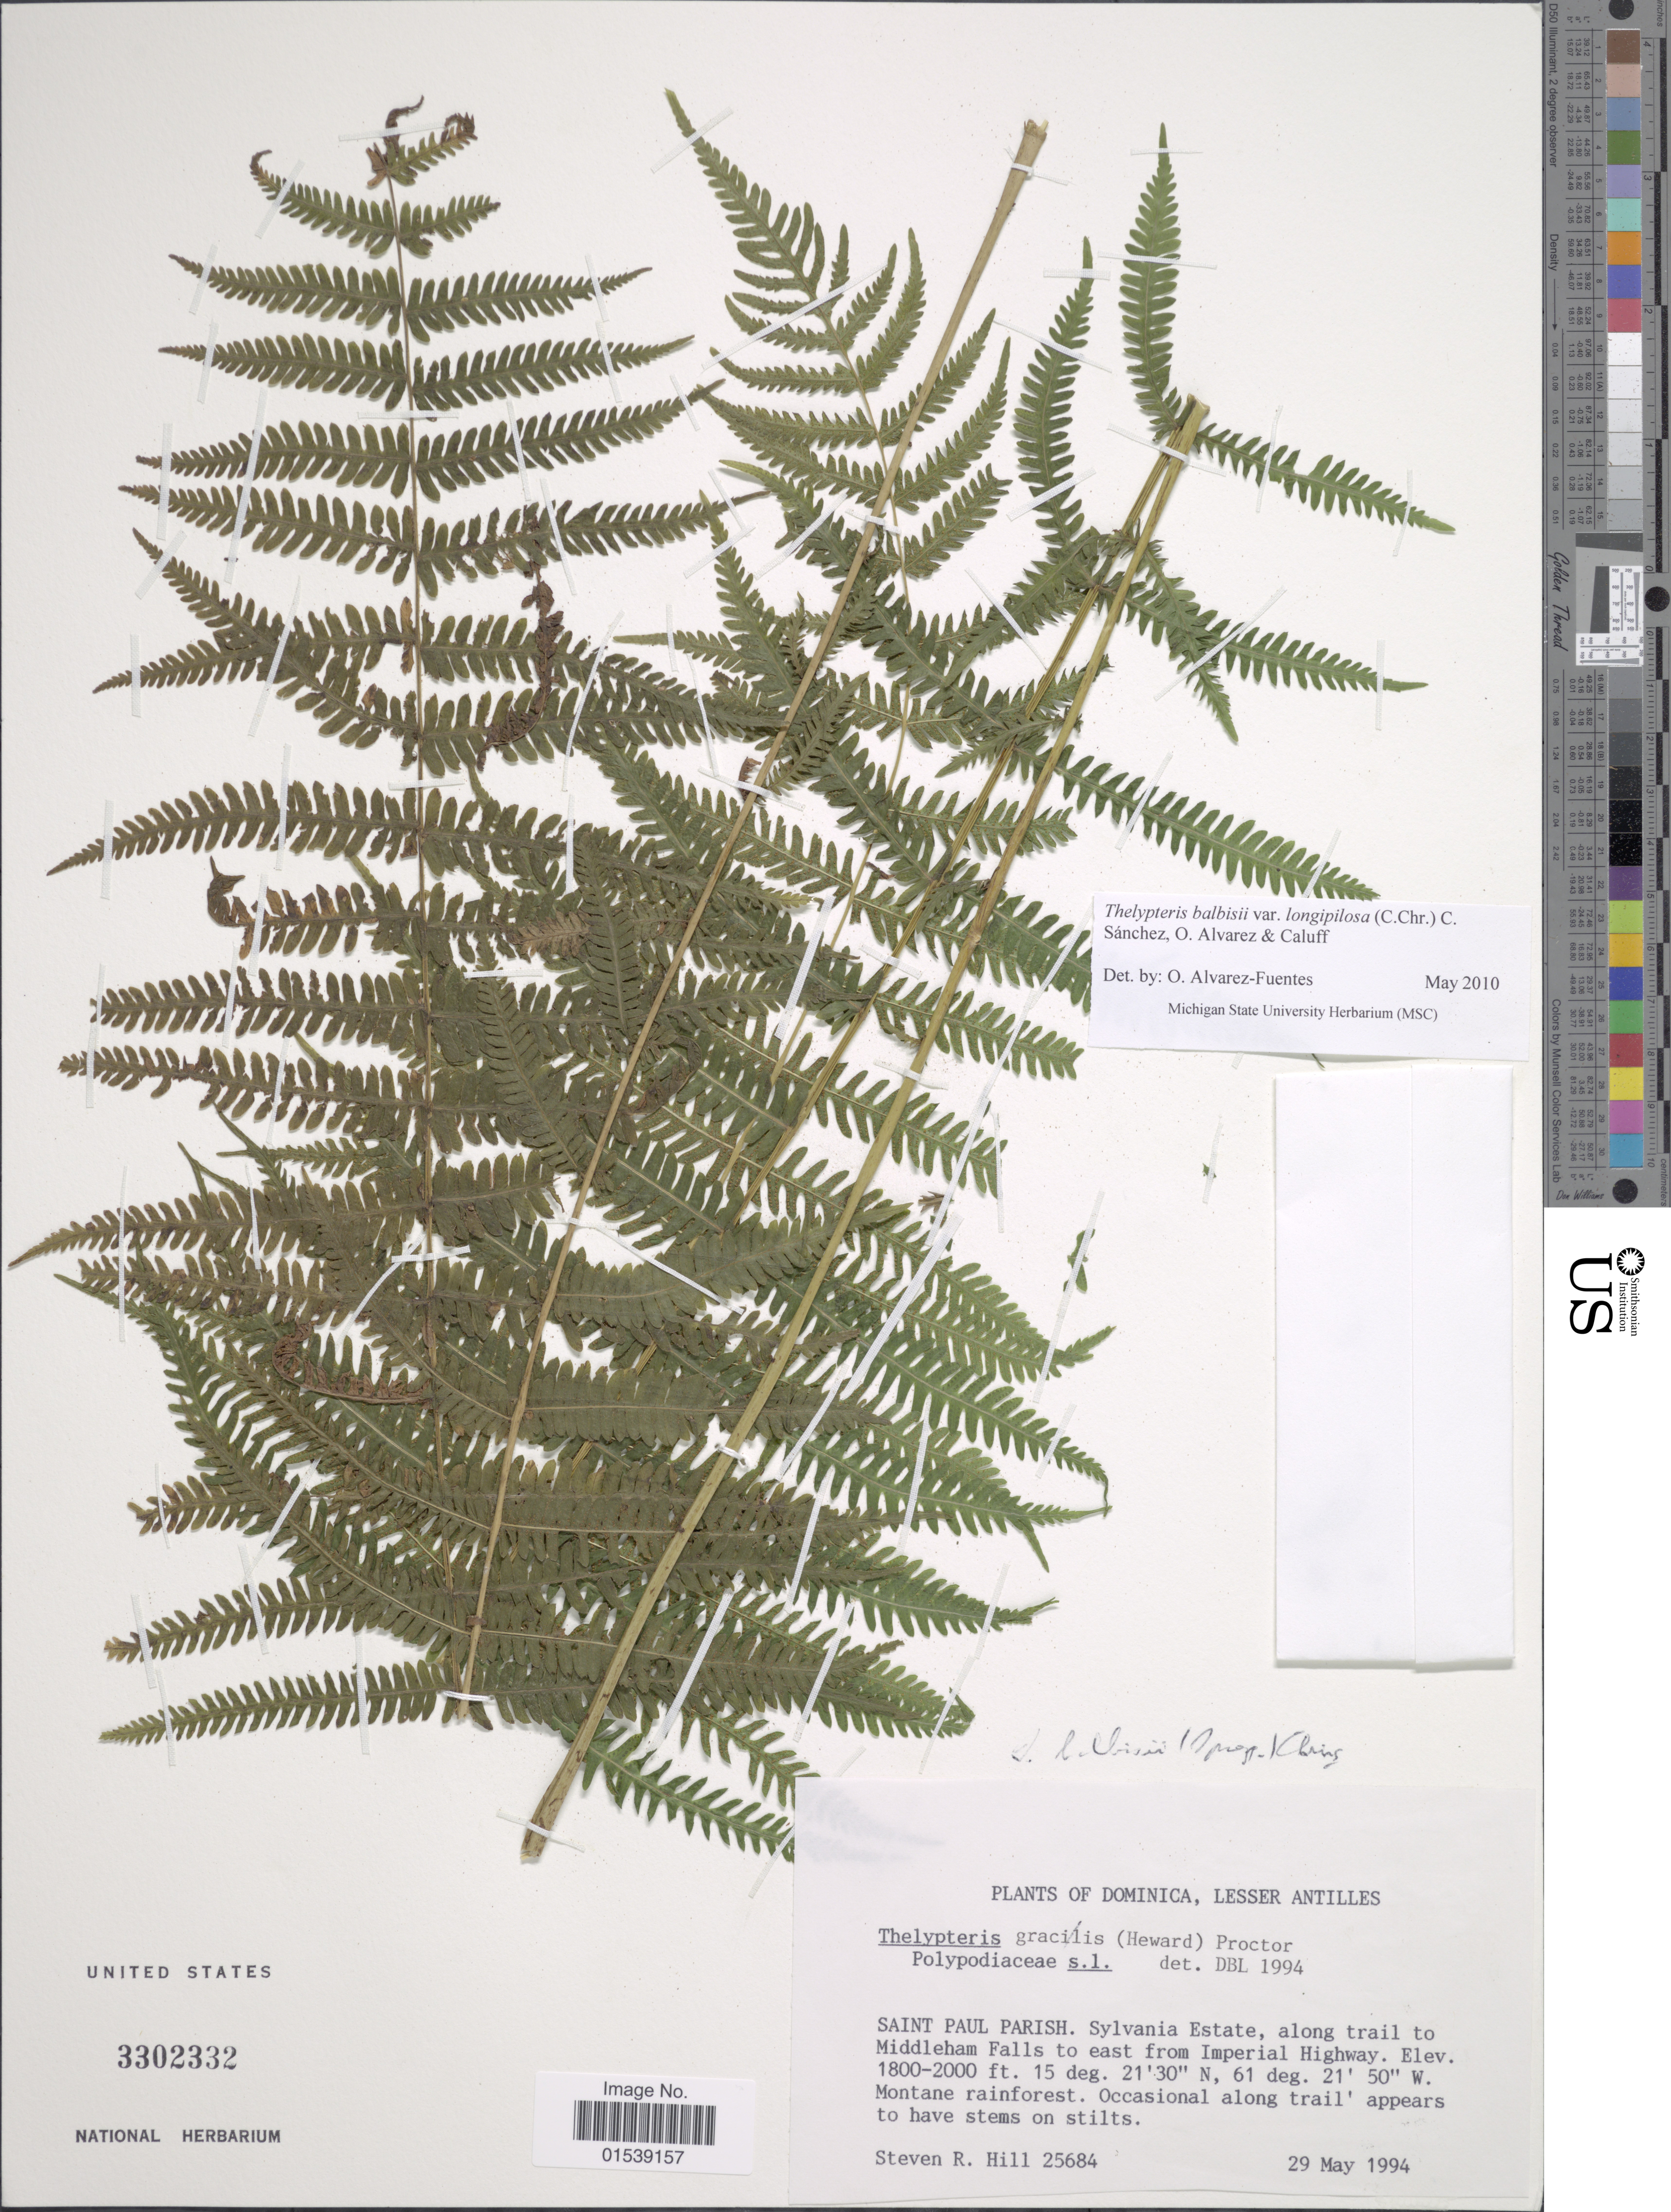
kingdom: Plantae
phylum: Tracheophyta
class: Polypodiopsida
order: Polypodiales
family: Thelypteridaceae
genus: Amauropelta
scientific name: Amauropelta balbisii (Spreng.) comb. nov., ined. 2015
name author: (Spreng.)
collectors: S. R. Hill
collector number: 25684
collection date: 1994-05-29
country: Dominica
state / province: St. Paul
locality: Lesser Antilles, Saint Paul Parish, Sylvania Estate, along trail to Middleham Falls to east from Imperial Highway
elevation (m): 549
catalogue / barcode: US 3302332